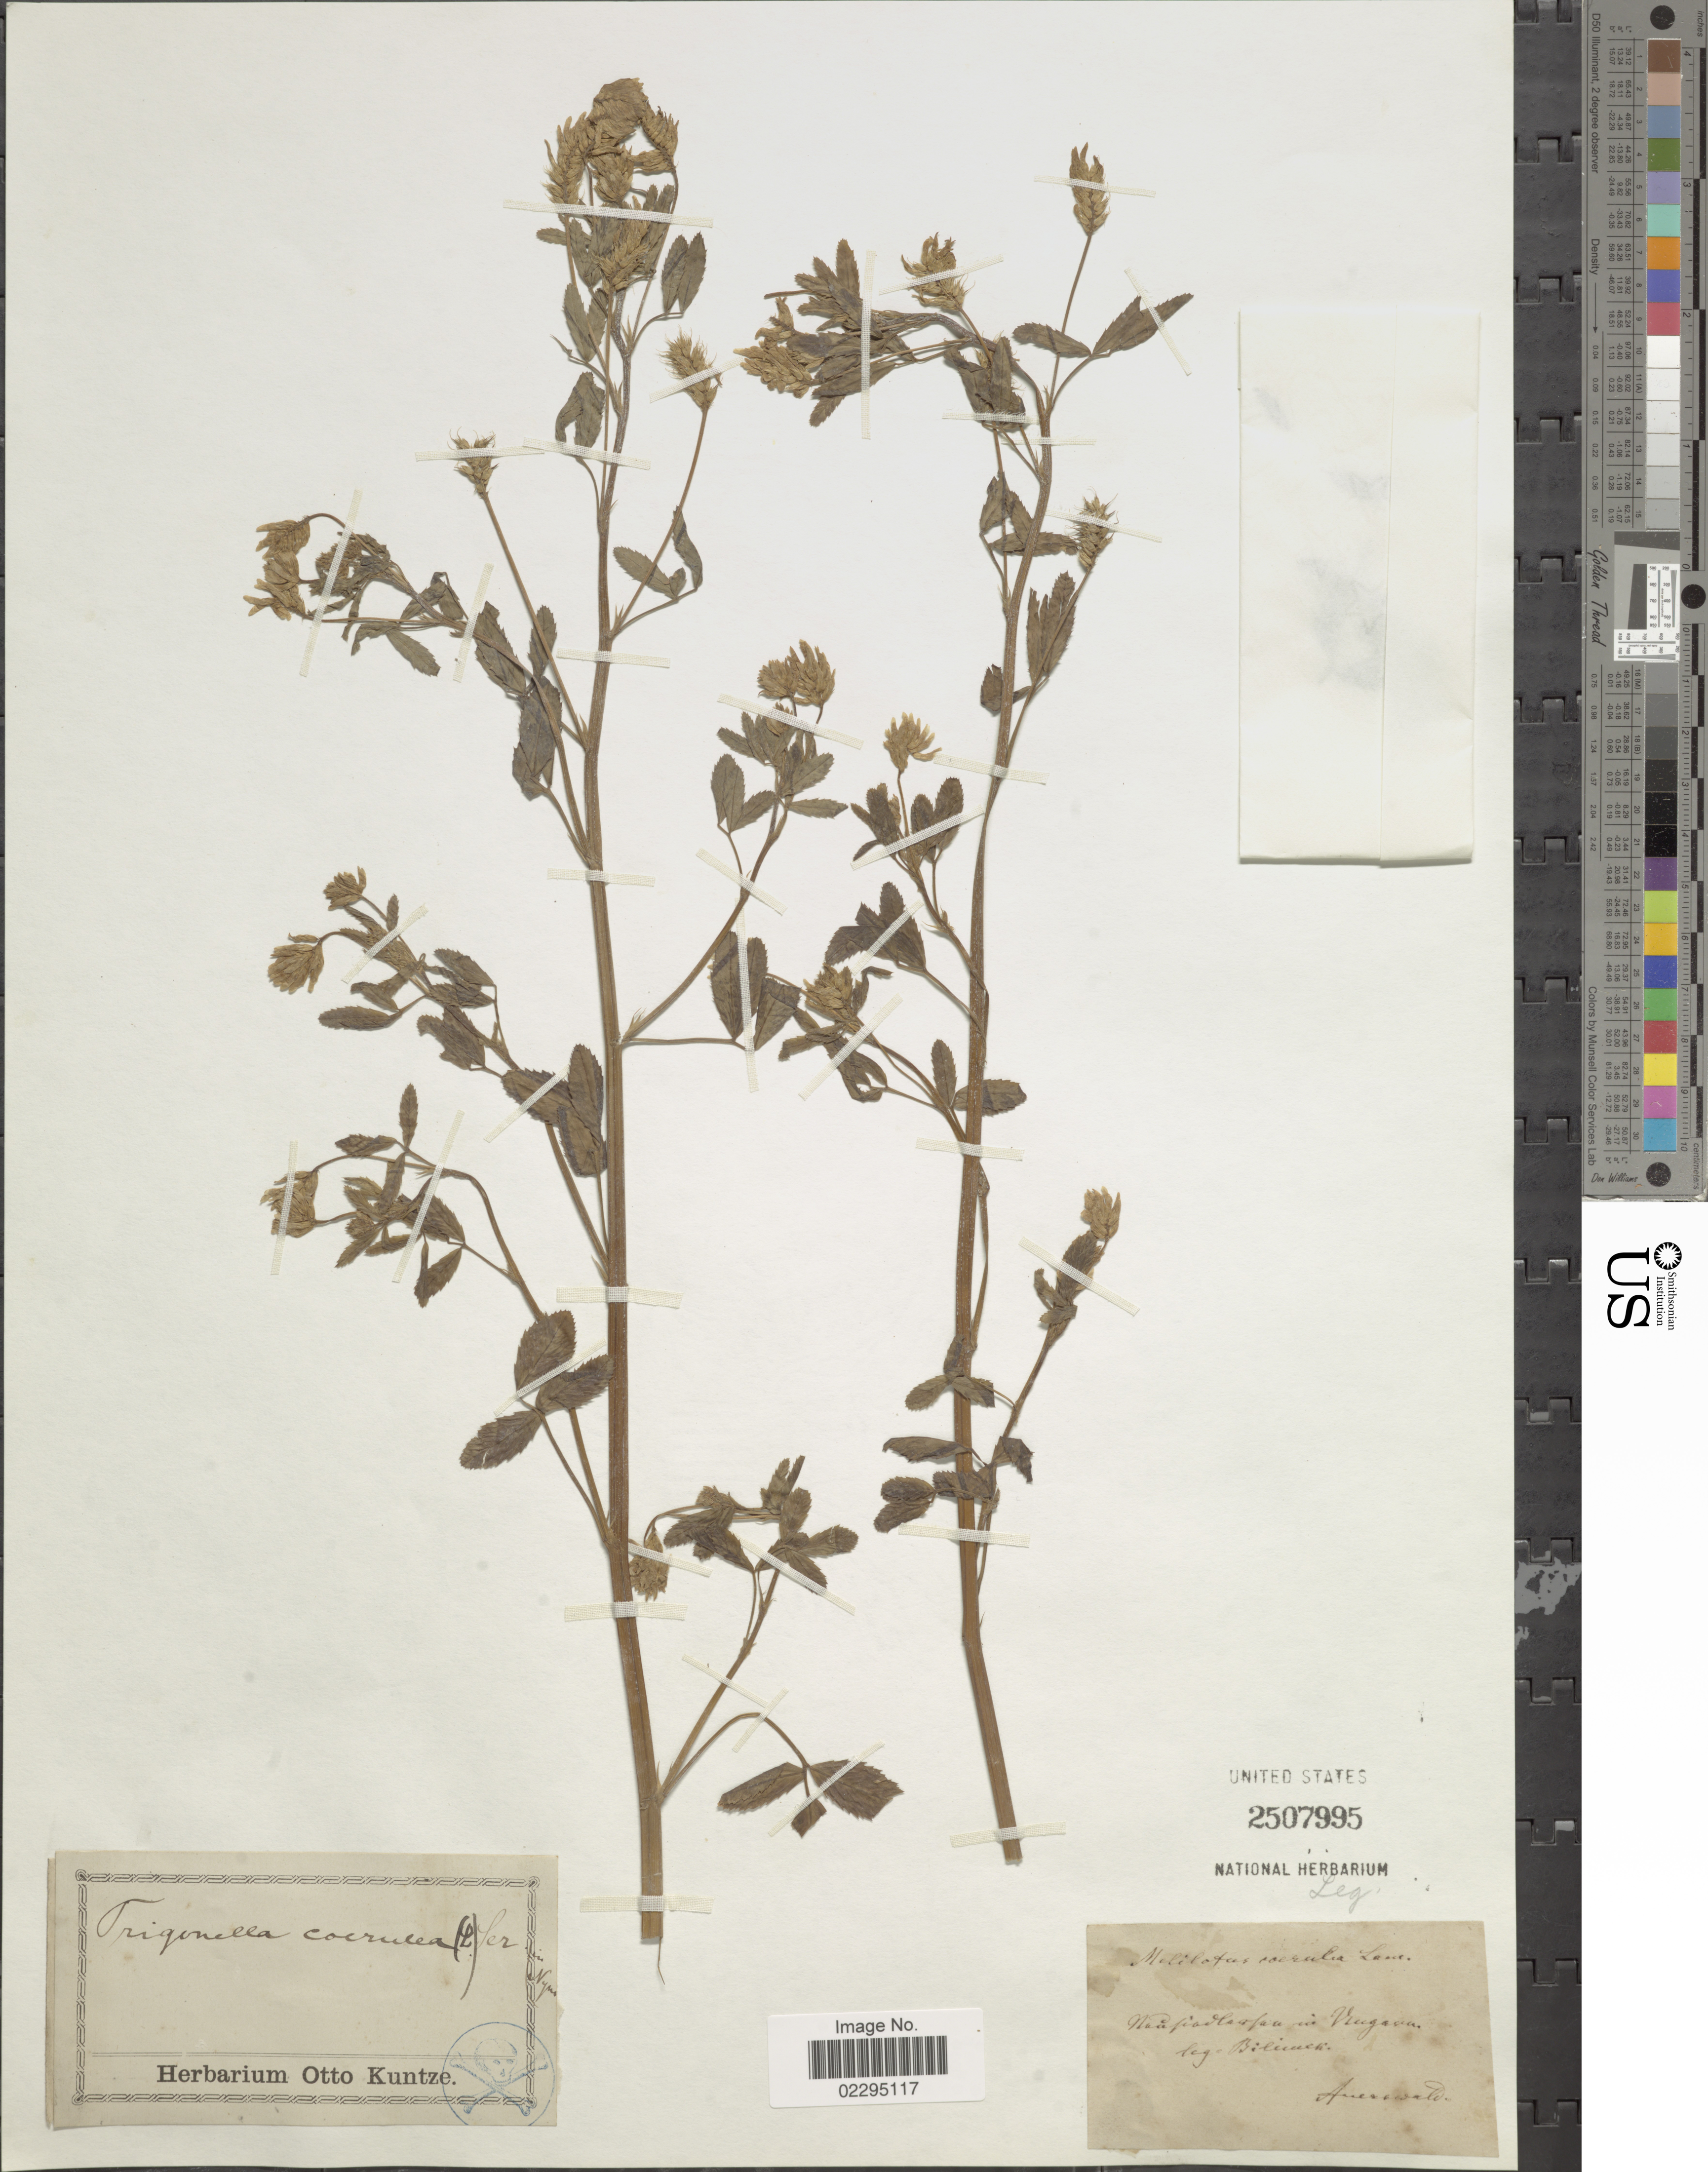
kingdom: Plantae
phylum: Tracheophyta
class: Magnoliopsida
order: Fabales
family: Fabaceae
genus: Melilotus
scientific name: Melilotus caeruleus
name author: (L.) Desr.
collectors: -. Bilimek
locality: Nau [illegible text] in Viuga [illegible text] . Au [illegible text]. [interpreted]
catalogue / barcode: US 2507995